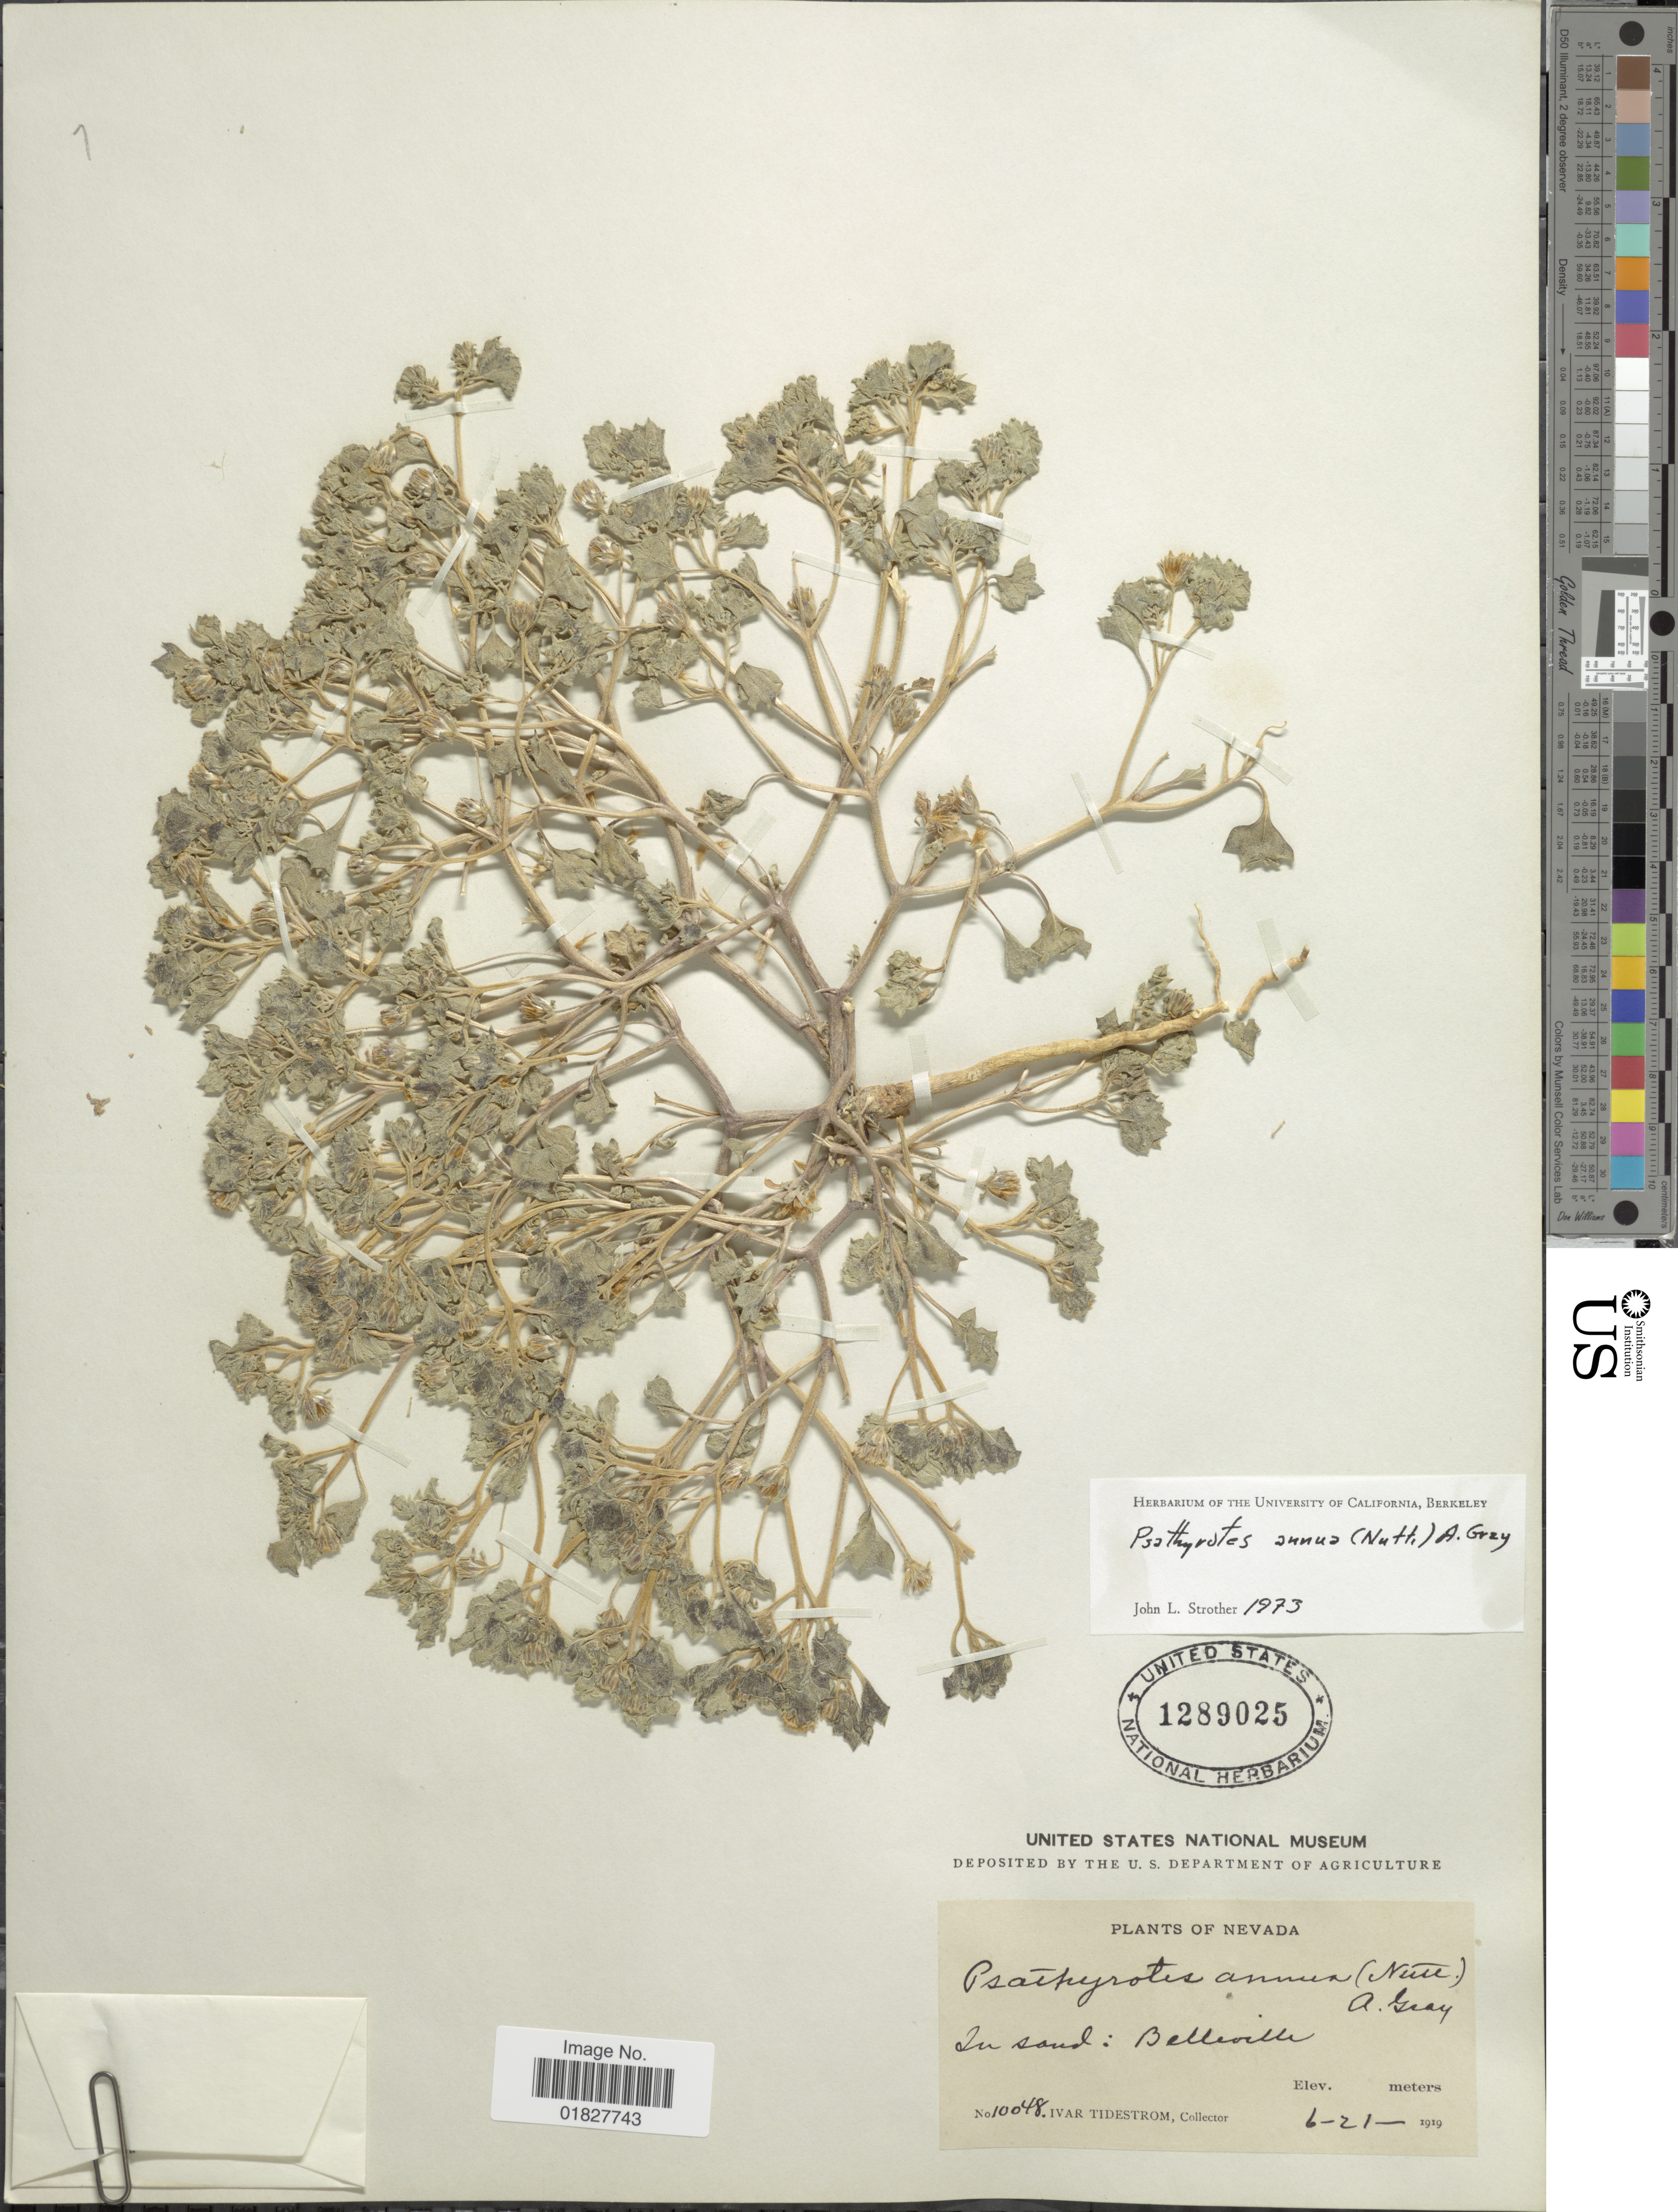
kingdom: Plantae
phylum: Tracheophyta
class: Magnoliopsida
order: Asterales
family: Asteraceae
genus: Psathyrotes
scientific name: Psathyrotes annua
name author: (Nutt.) A. Gray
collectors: I. F. Tidestrom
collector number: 10048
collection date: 1919-06-21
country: United States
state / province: Nevada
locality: Belleville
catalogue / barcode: US 1289025